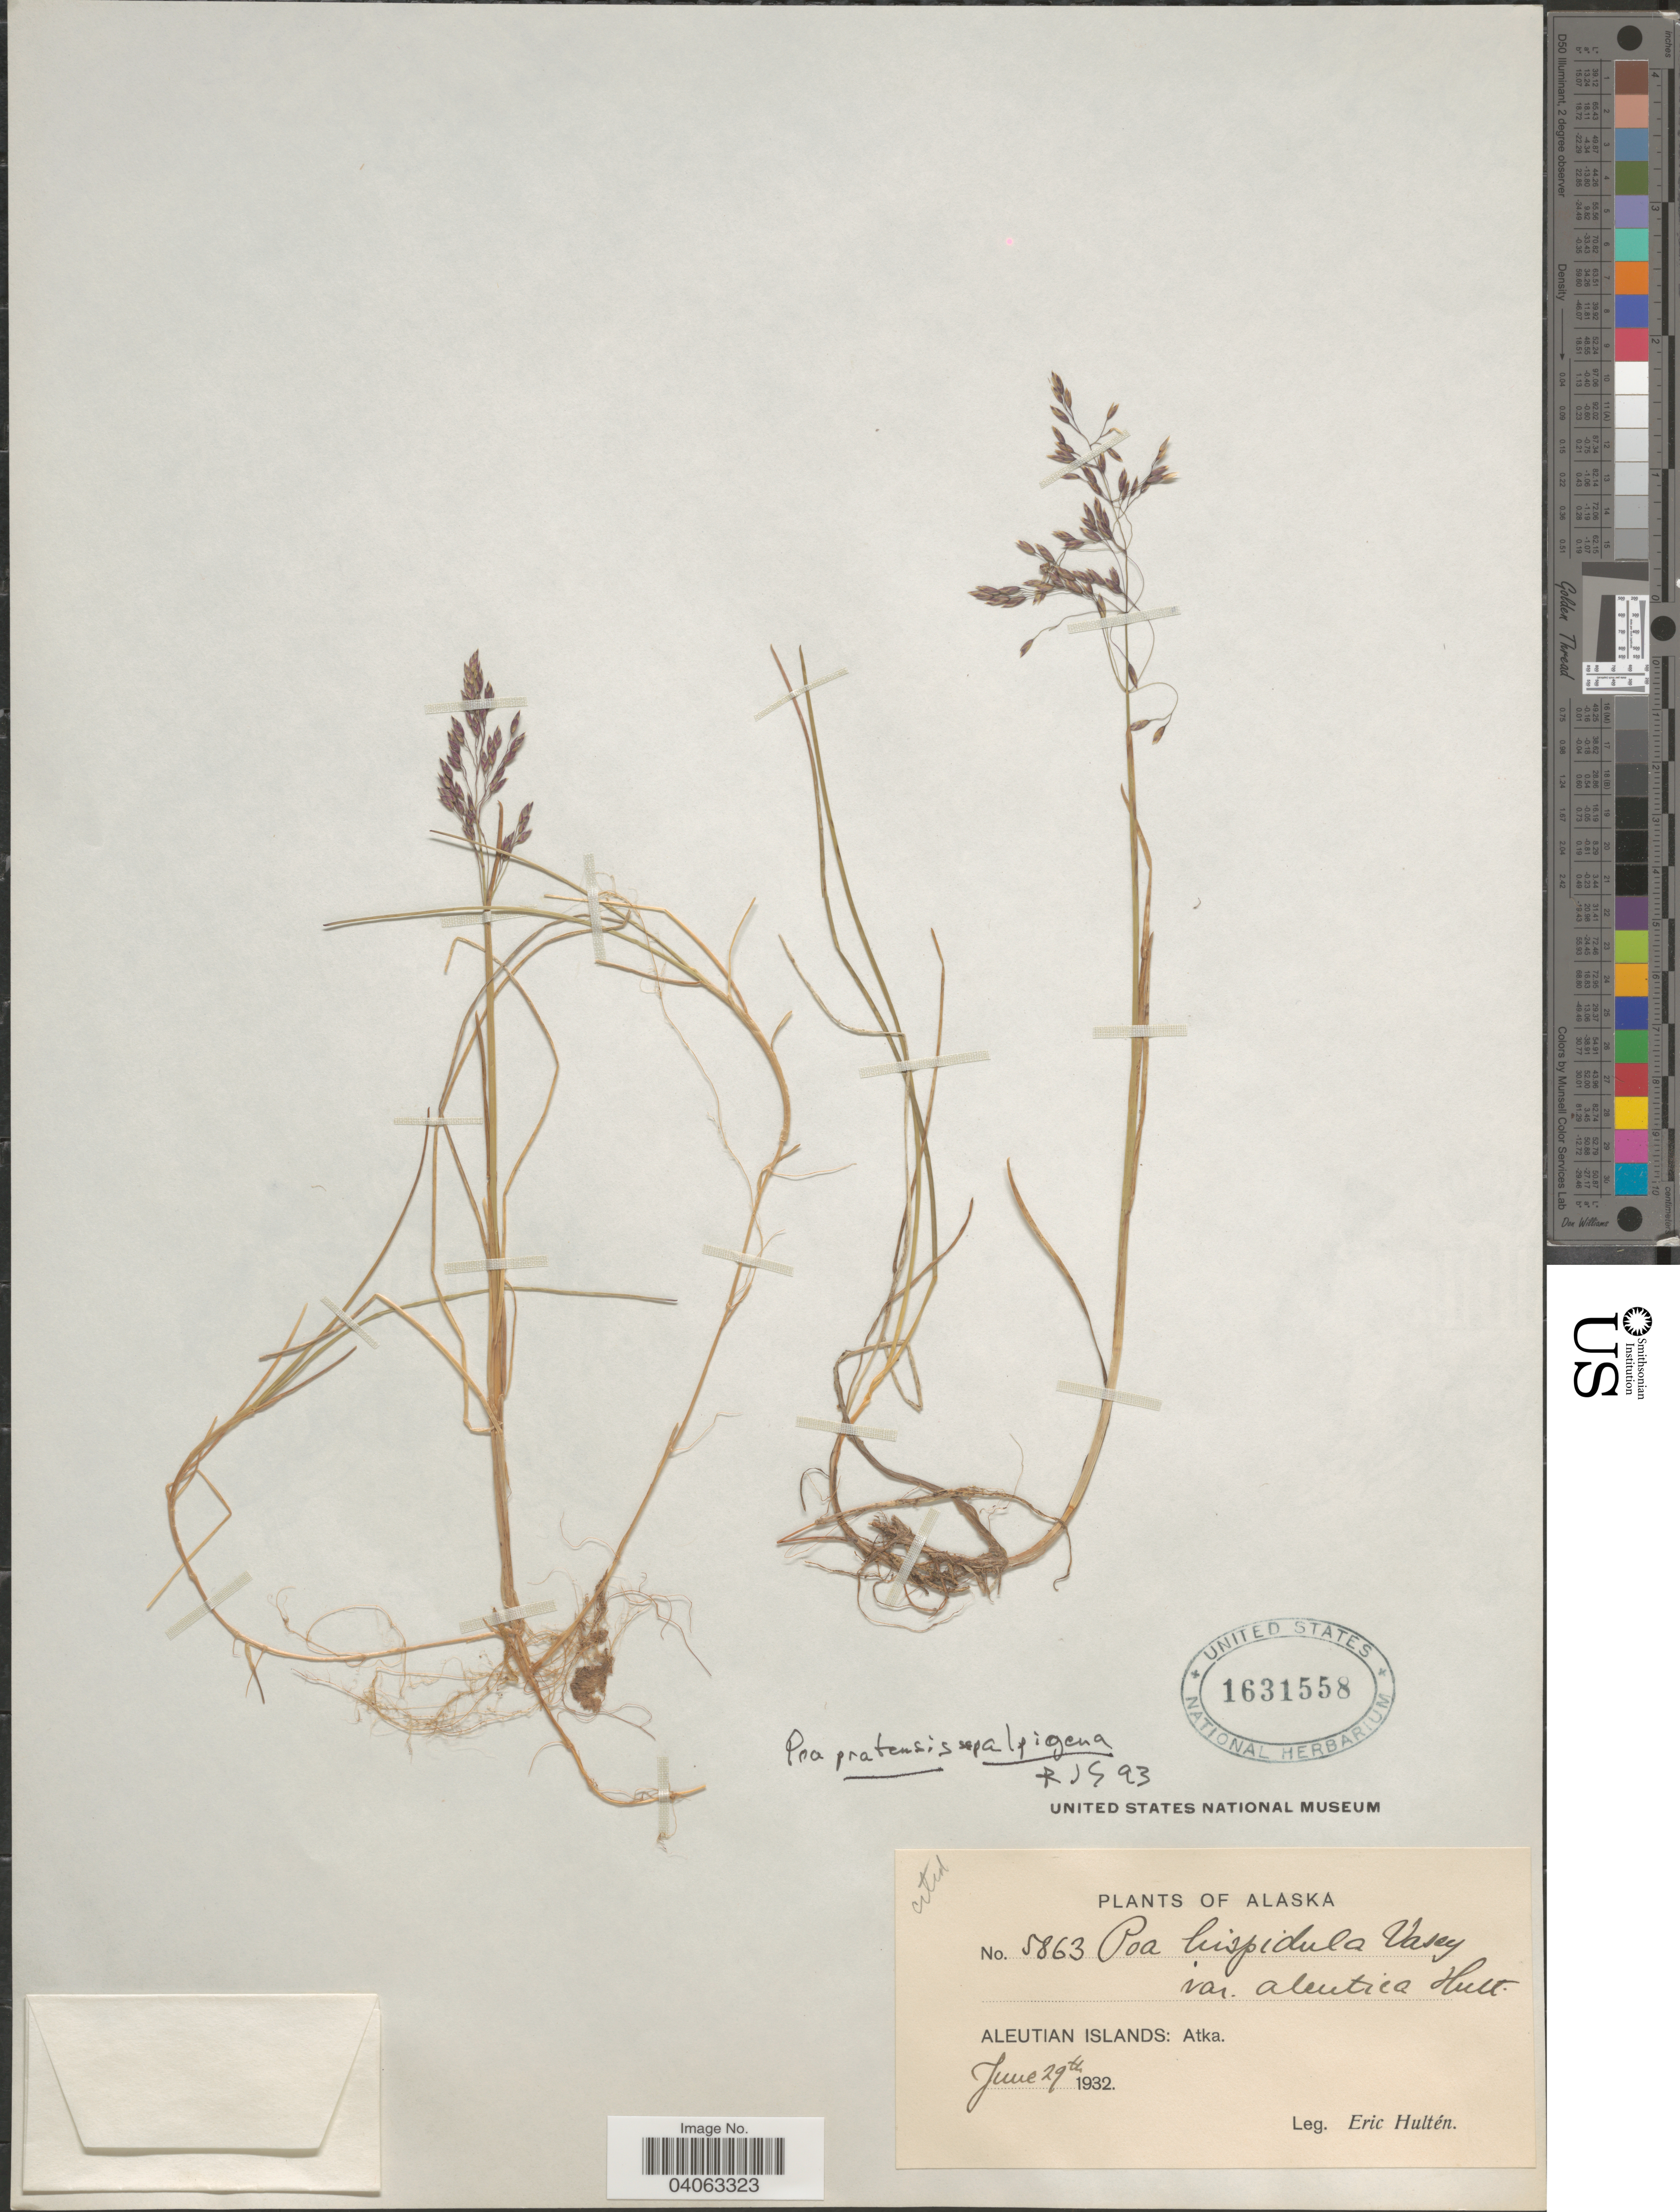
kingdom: Plantae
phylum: Tracheophyta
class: Liliopsida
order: Poales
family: Poaceae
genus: Poa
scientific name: Poa pratensis subsp. alpigena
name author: (Lindm.) Hiitonen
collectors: E. G. Hultén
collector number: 5863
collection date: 1932-06-29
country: United States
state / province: Alaska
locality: Aleutian Islands: Atka.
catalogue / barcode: US 1631558